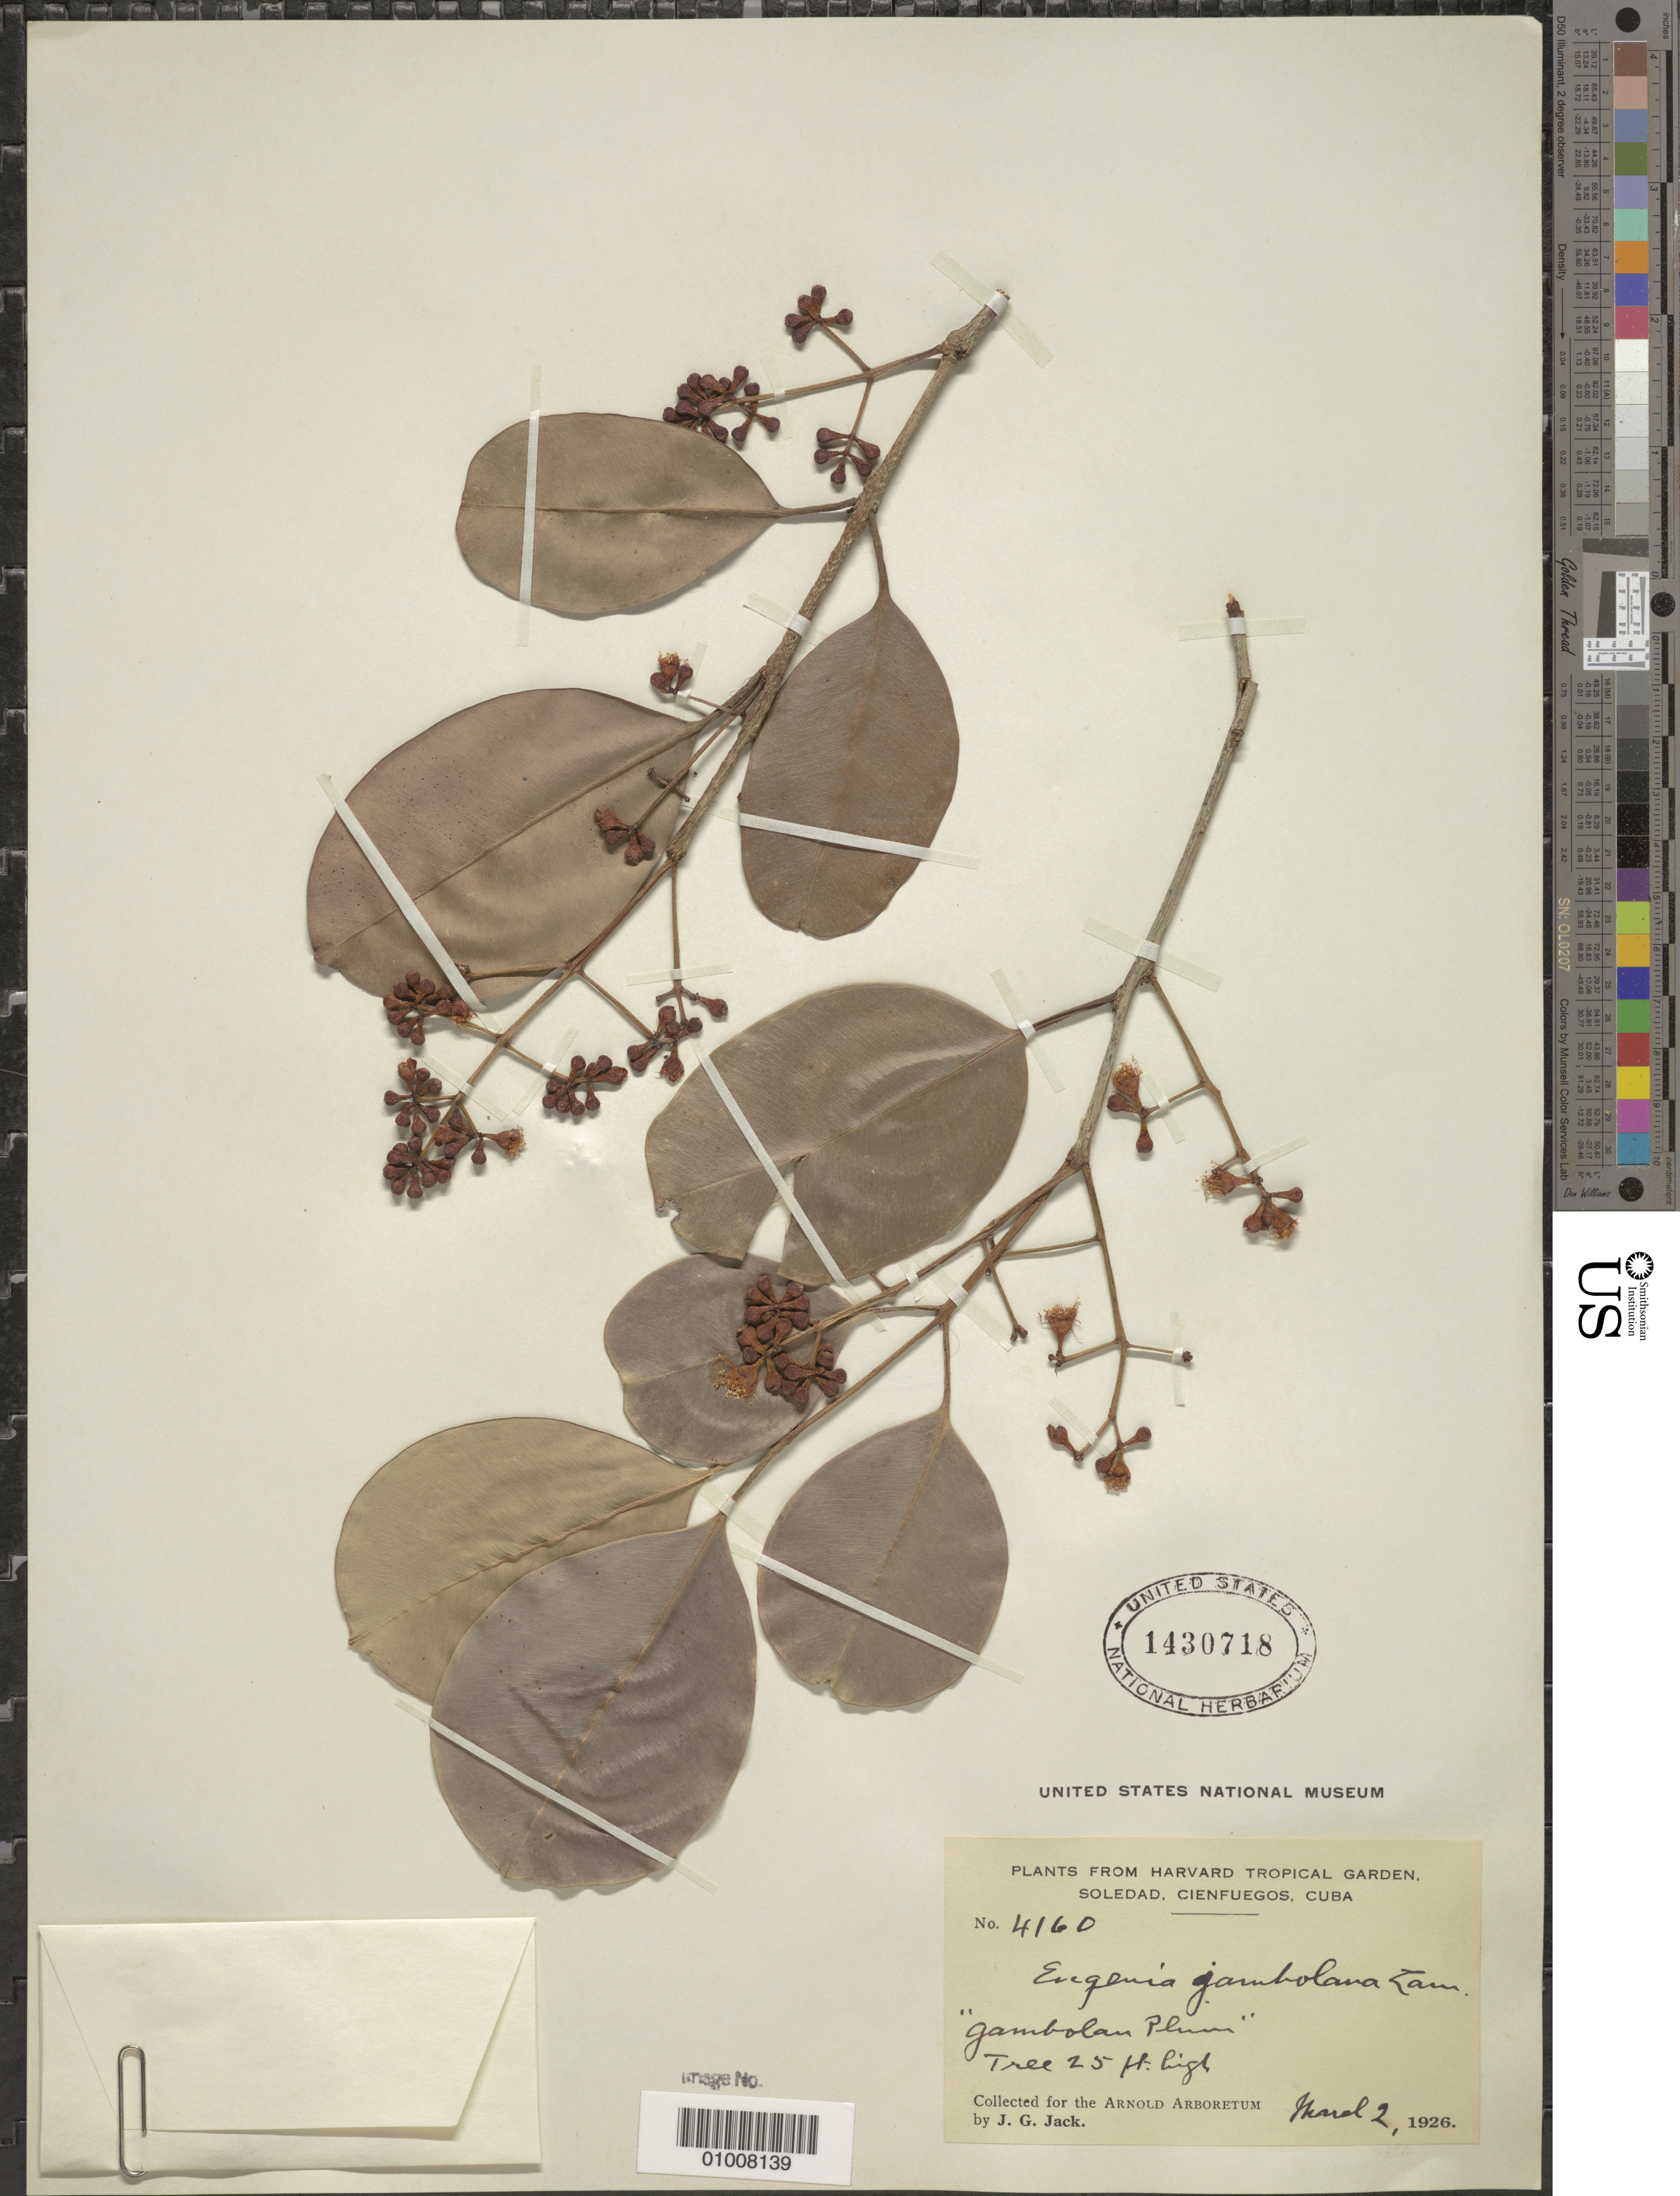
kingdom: Plantae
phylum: Tracheophyta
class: Magnoliopsida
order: Myrtales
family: Myrtaceae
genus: Syzygium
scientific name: Syzygium cumini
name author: (L.) Skeels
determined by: Strong, Mark T., (BOT), Smithsonian Institution - National Museum of Natural History (UNITED STATES)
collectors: J. G. Jack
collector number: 4160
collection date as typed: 02 Mar 1926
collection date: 1926-03-02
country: Cuba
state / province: Cienfuegos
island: Cuba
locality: Soledad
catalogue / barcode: US 1430718